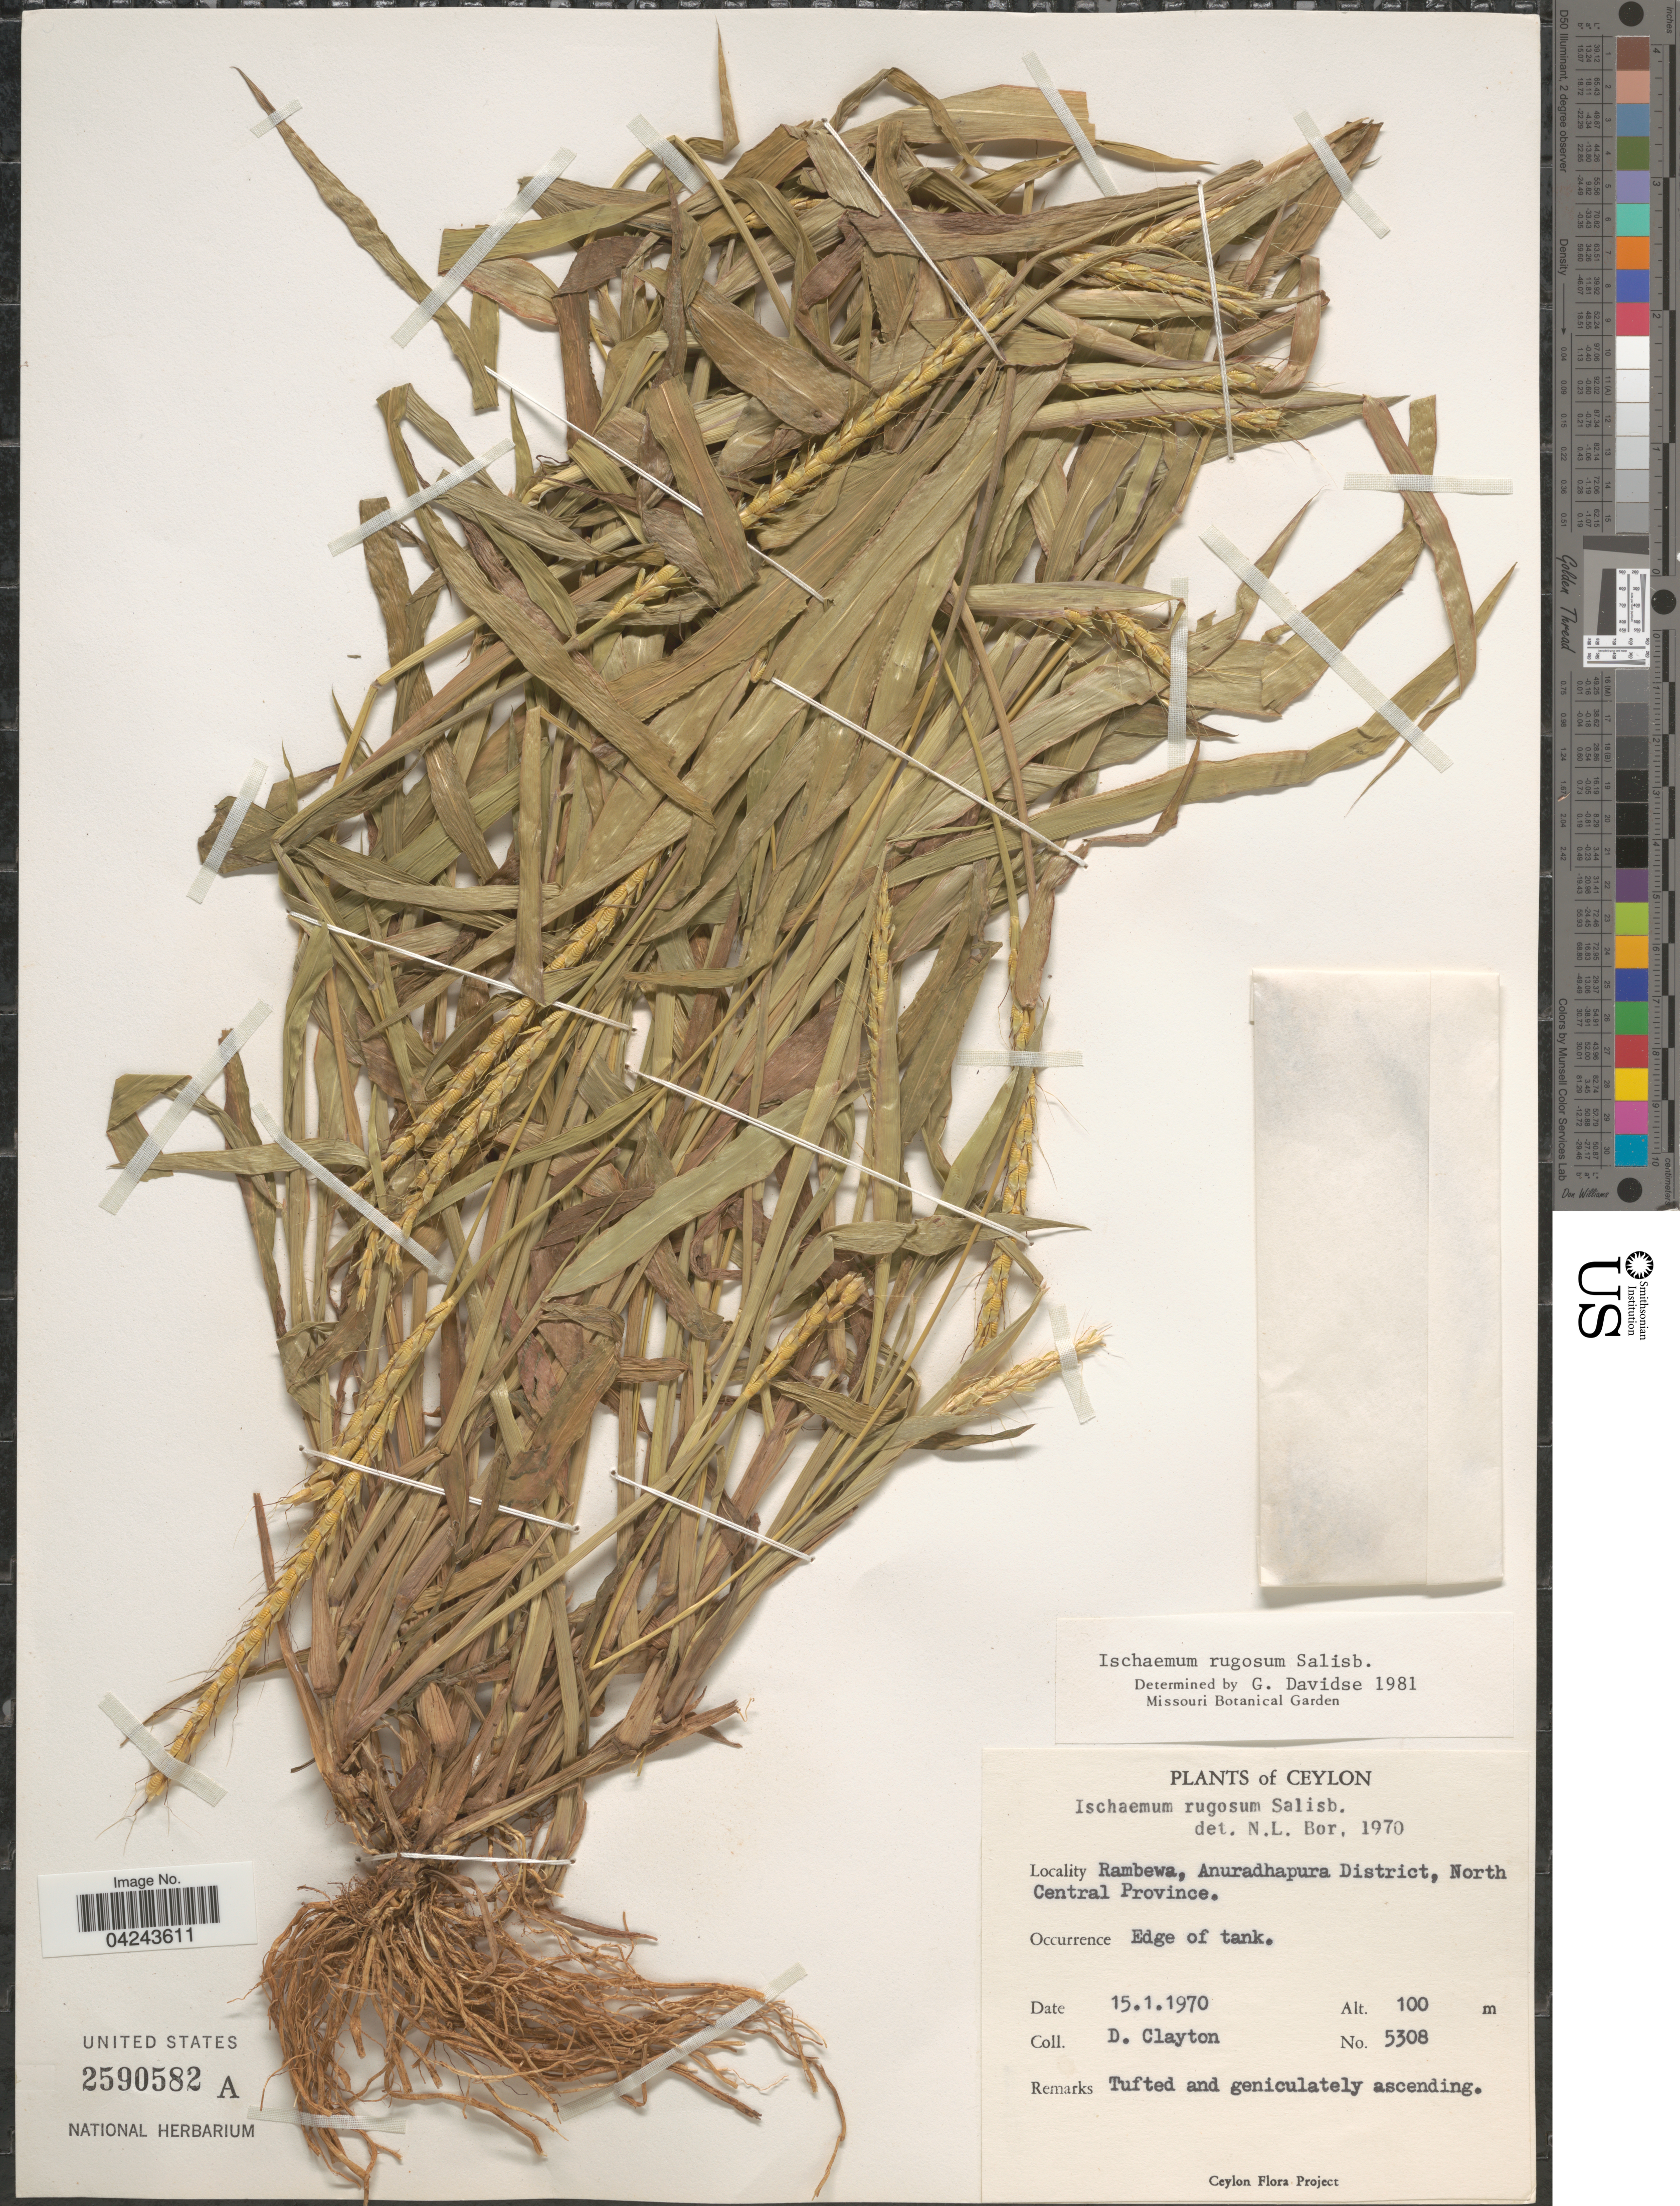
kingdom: Plantae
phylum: Tracheophyta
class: Liliopsida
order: Poales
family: Poaceae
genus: Ischaemum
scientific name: Ischaemum rugosum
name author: Salisb.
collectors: D. Clayton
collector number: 5308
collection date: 1970-01-15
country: Sri Lanka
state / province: North Central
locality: Ceylon. Rambewa, Anuradhapura District.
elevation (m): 100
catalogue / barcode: US 2590582A